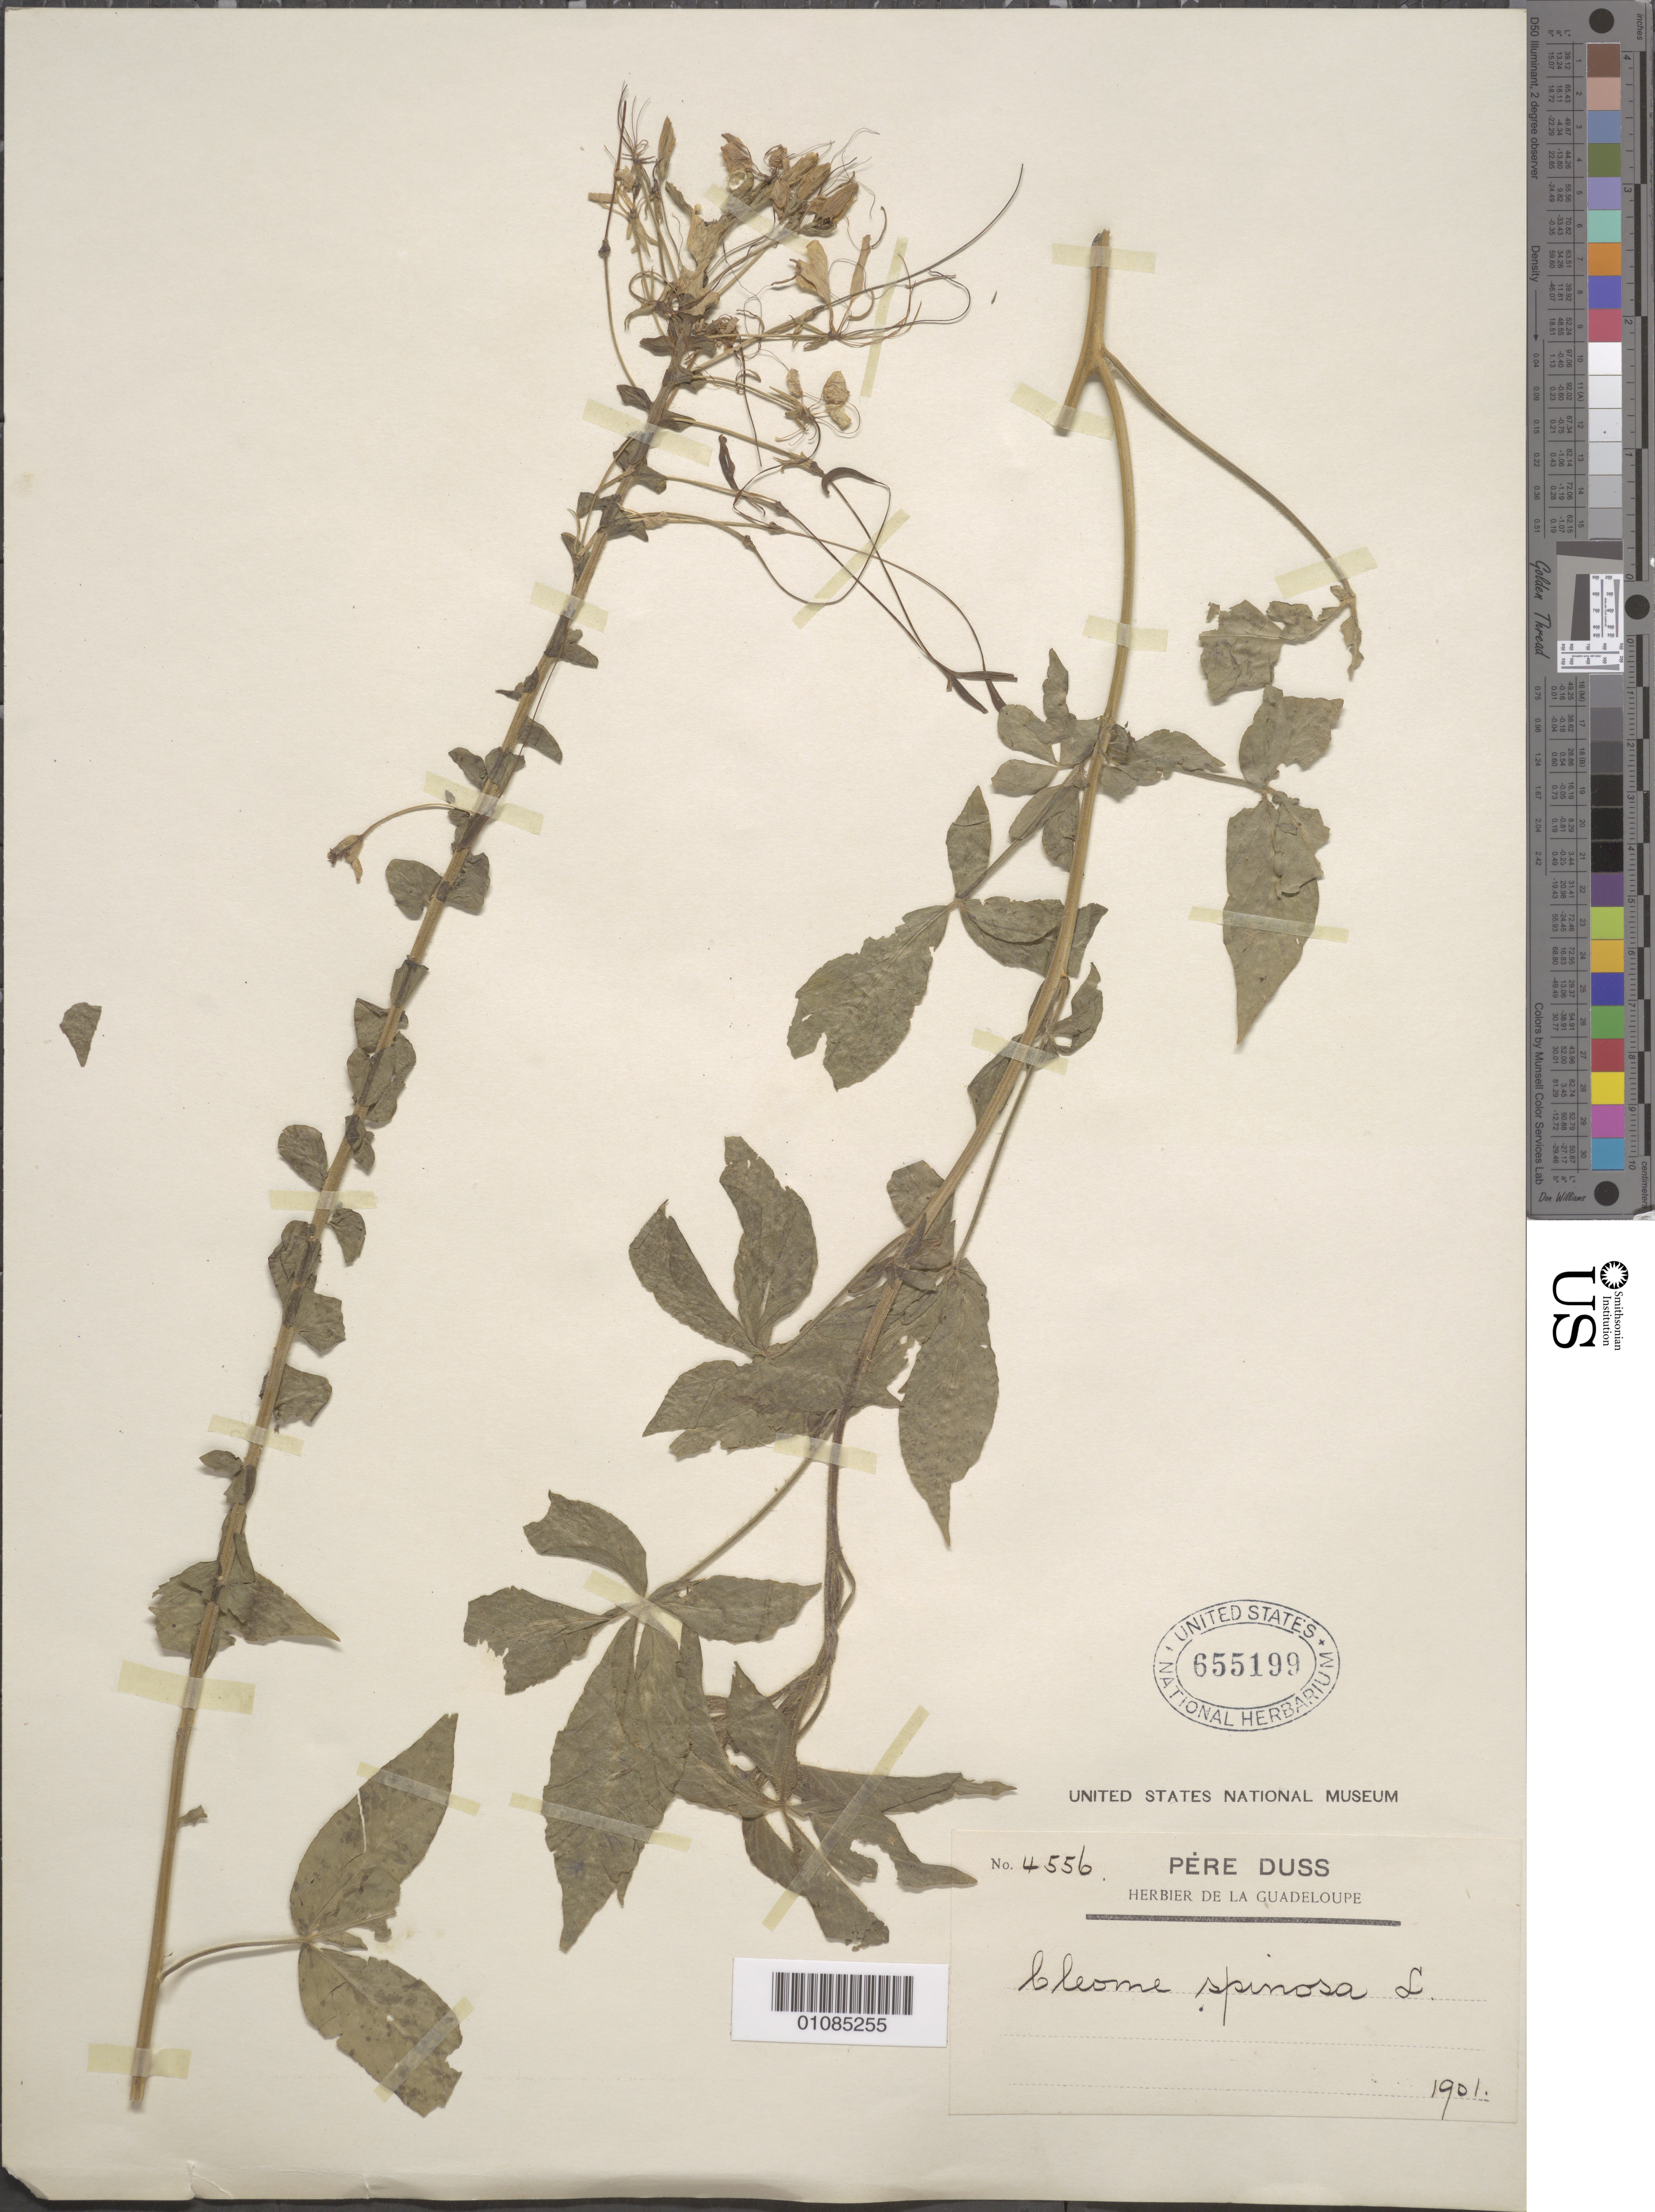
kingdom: Plantae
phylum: Tracheophyta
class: Magnoliopsida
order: Brassicales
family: Cleomaceae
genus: Tarenaya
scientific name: Tarenaya spinosa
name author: (Jacq.) Raf.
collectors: Père Duss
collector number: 4556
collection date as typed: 1901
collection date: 1901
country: Guadeloupe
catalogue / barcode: US 655199